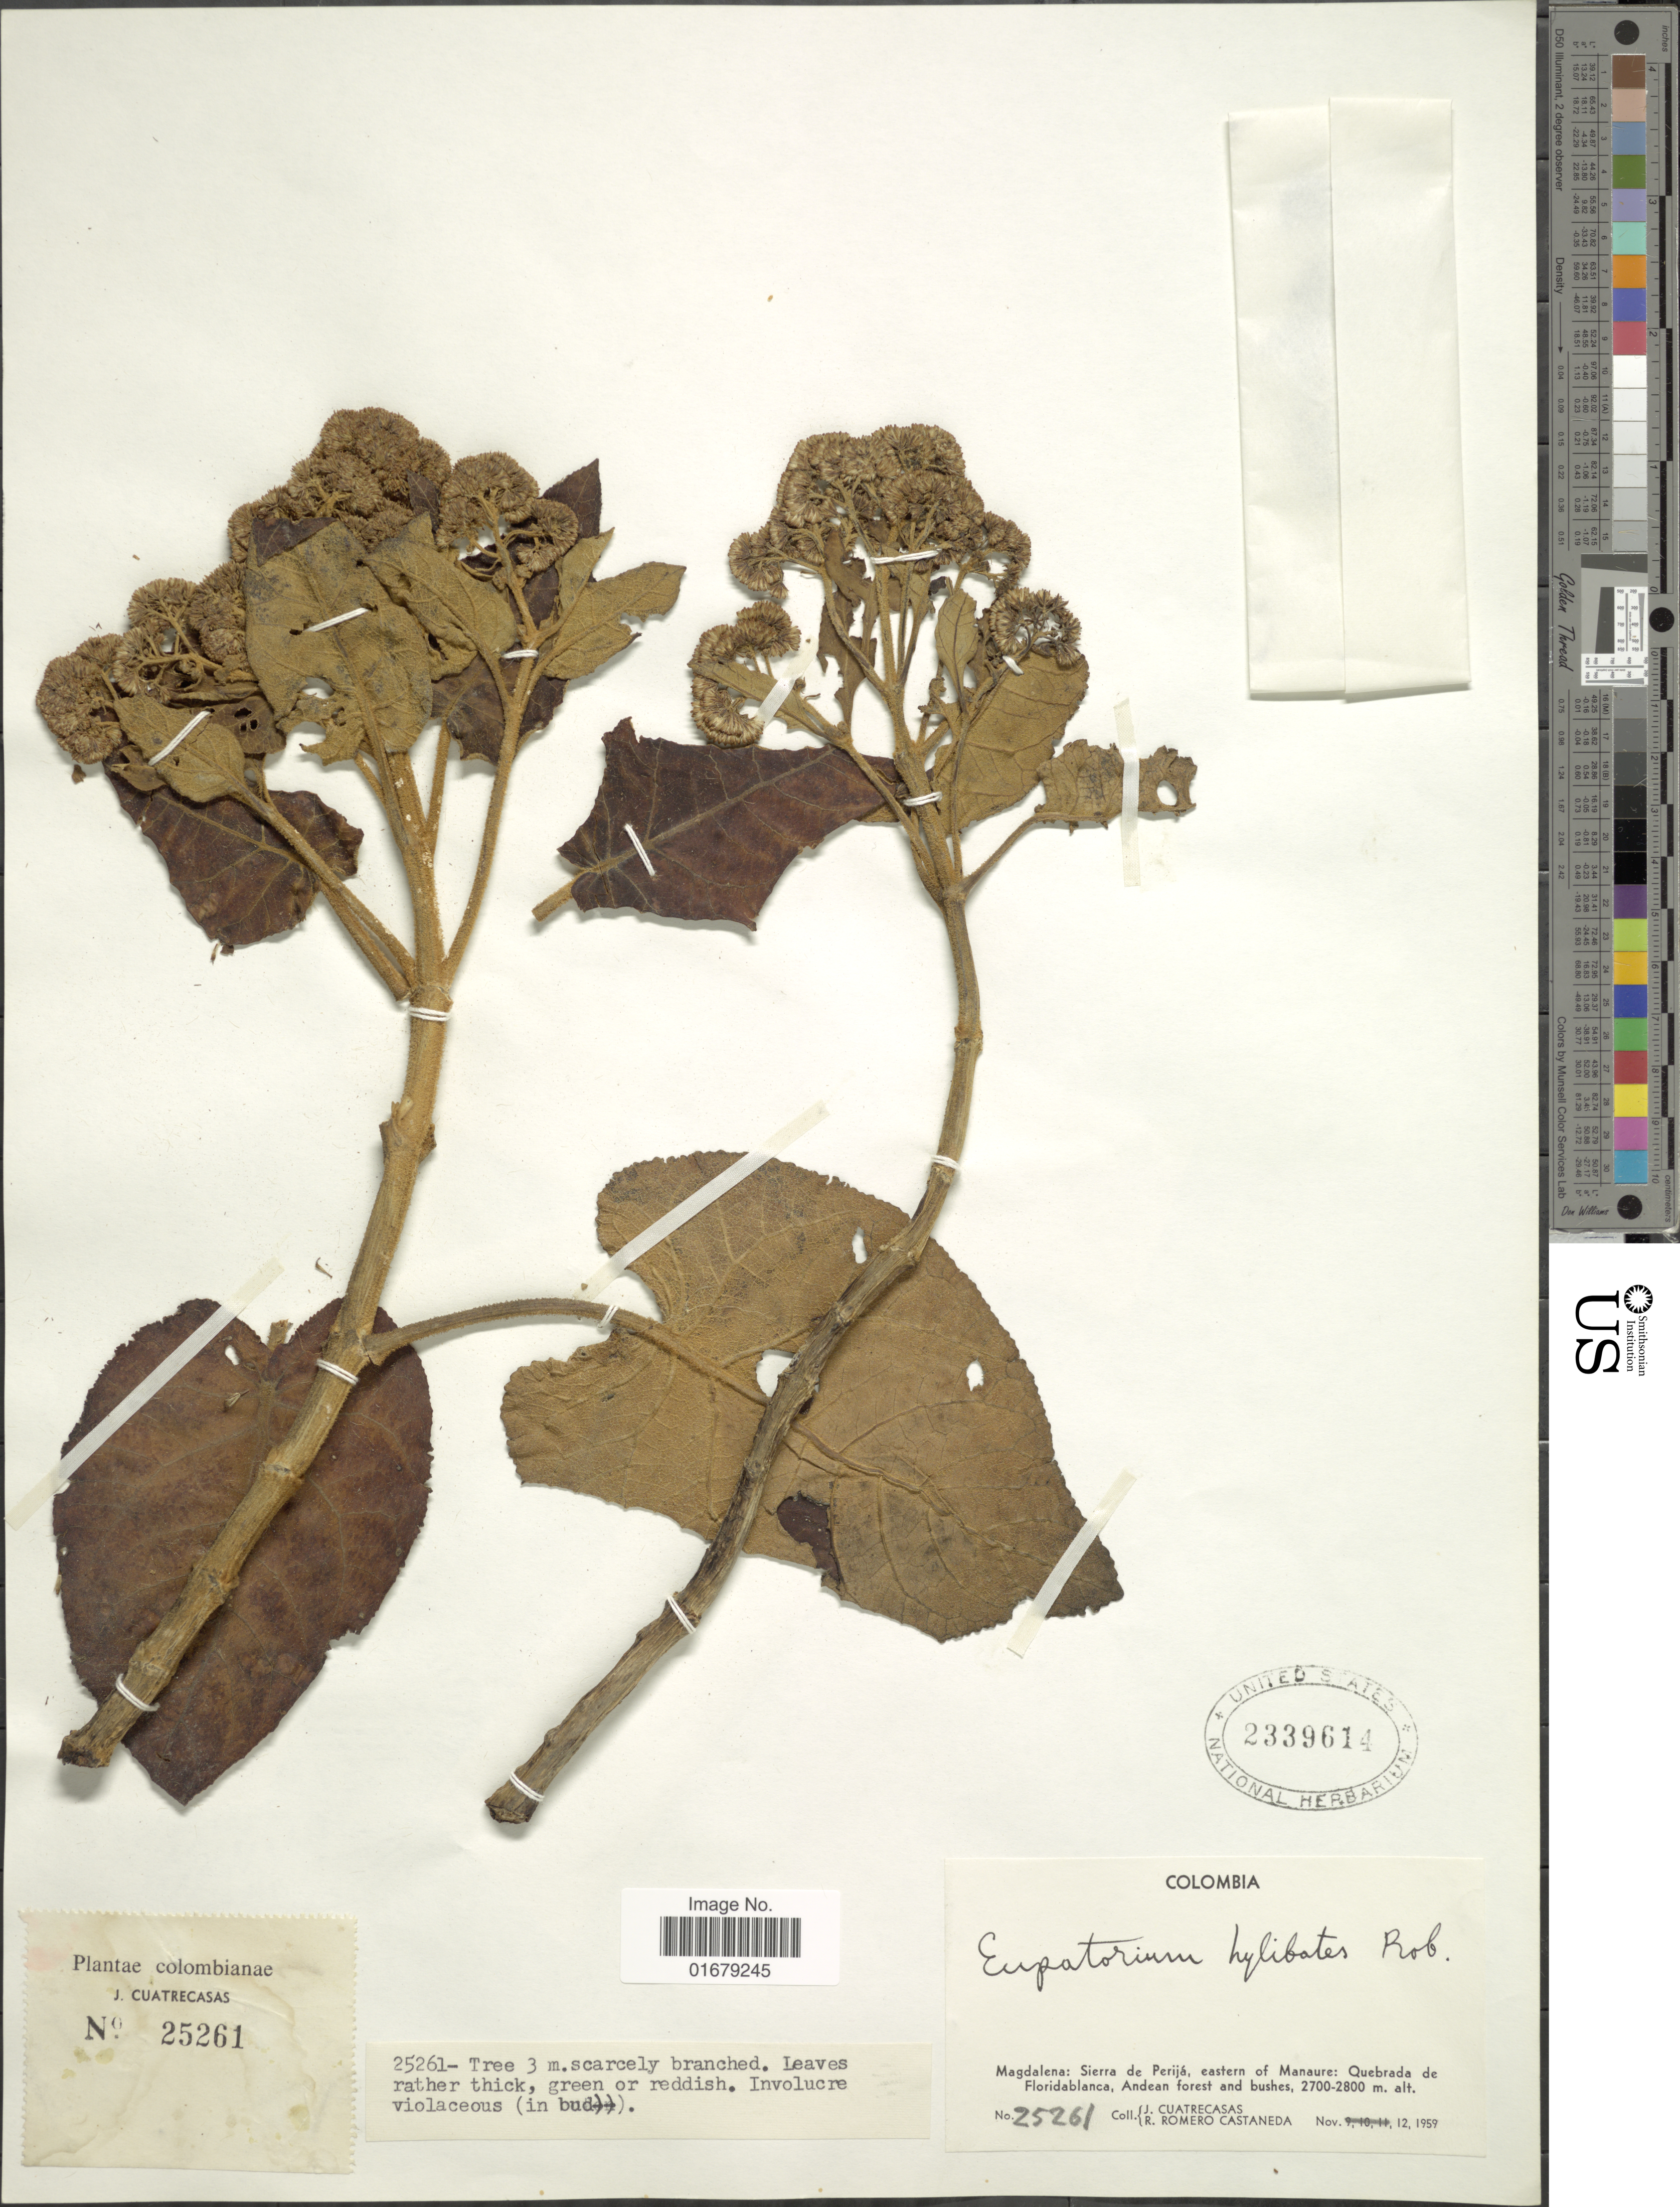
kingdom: Plantae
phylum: Tracheophyta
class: Magnoliopsida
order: Asterales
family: Asteraceae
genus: Jaramilloa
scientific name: Jaramilloa hylibates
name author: (B.L. Rob.) R.M. King & H. Rob.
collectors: J. Cuatrecasas & R. Romero Castañeda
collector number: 25261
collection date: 1959-11-12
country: Colombia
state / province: Magdalena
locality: Sierra de Perija, eastern of Manaure: Quebrada de Floridablanca, Andean forest and bushes.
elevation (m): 2700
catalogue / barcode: US 2339614